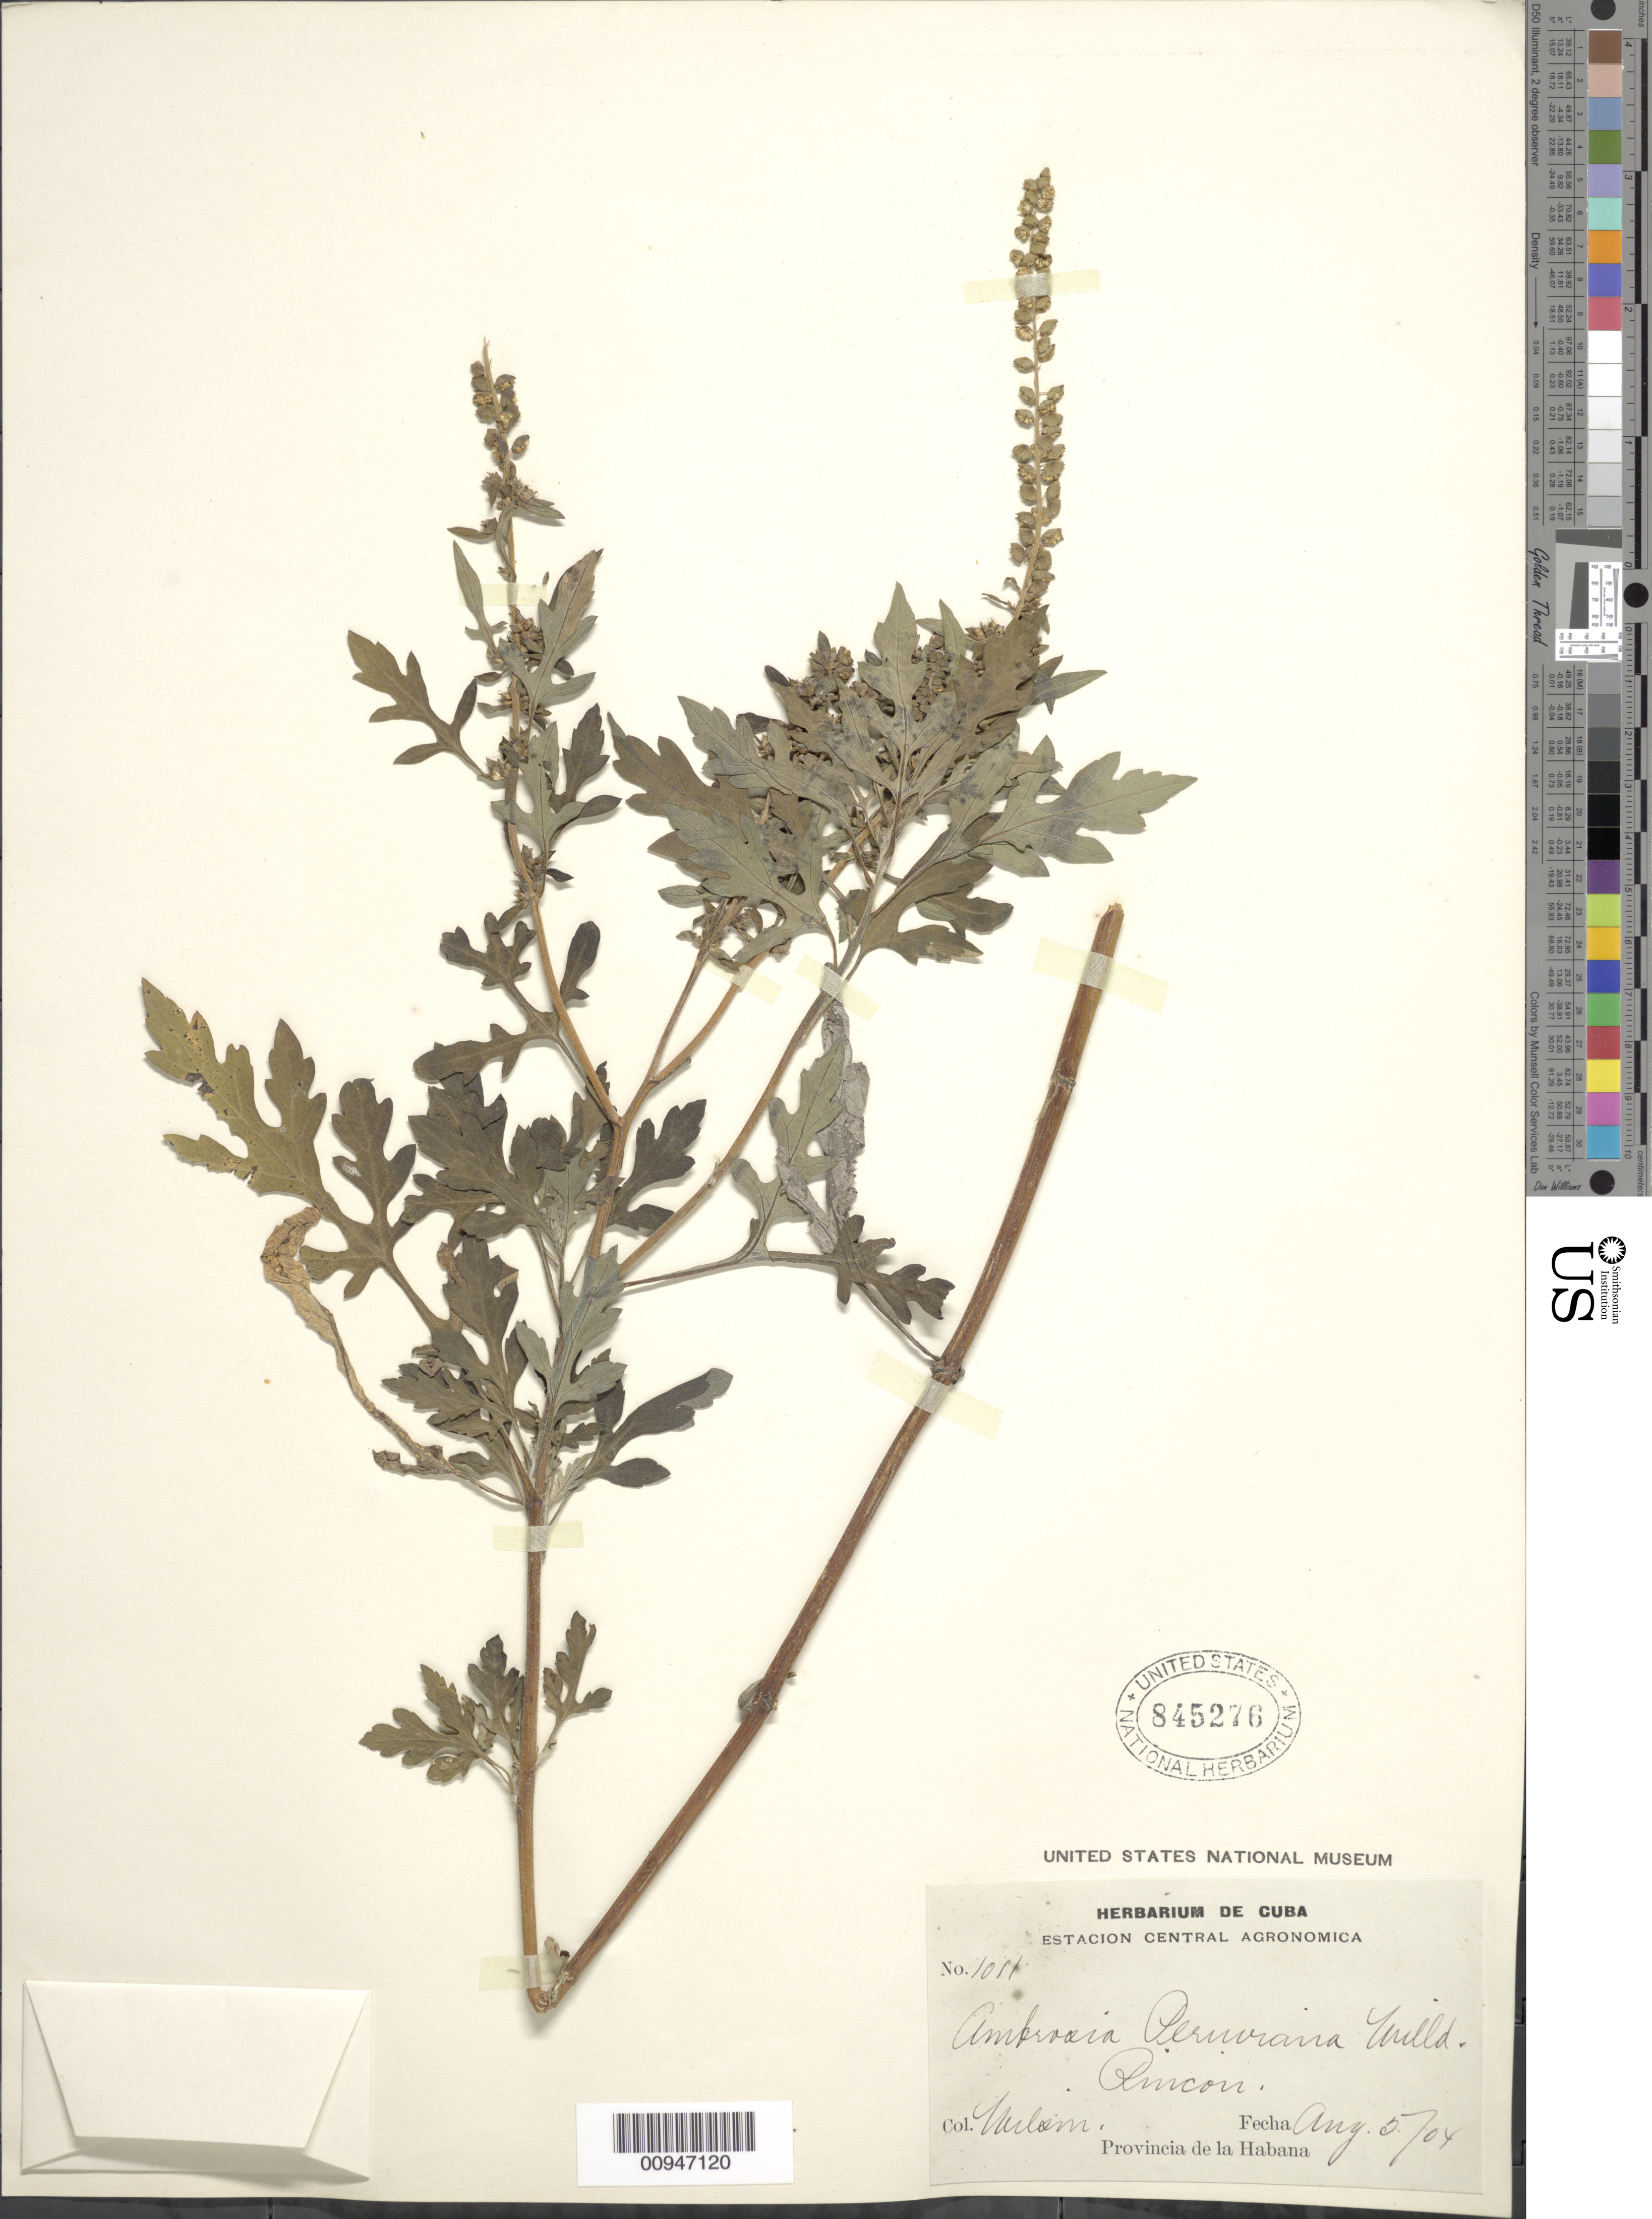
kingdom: Plantae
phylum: Tracheophyta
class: Magnoliopsida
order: Asterales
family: Asteraceae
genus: Ambrosia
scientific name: Ambrosia peruviana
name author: Willd.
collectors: -- Wilson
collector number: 1011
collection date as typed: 02 Aug 1904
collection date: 1904-08-02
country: Cuba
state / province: La Habana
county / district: Municipio Boyeros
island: Cuba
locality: El Rincón, Santiago de las Vegas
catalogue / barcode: US 845276